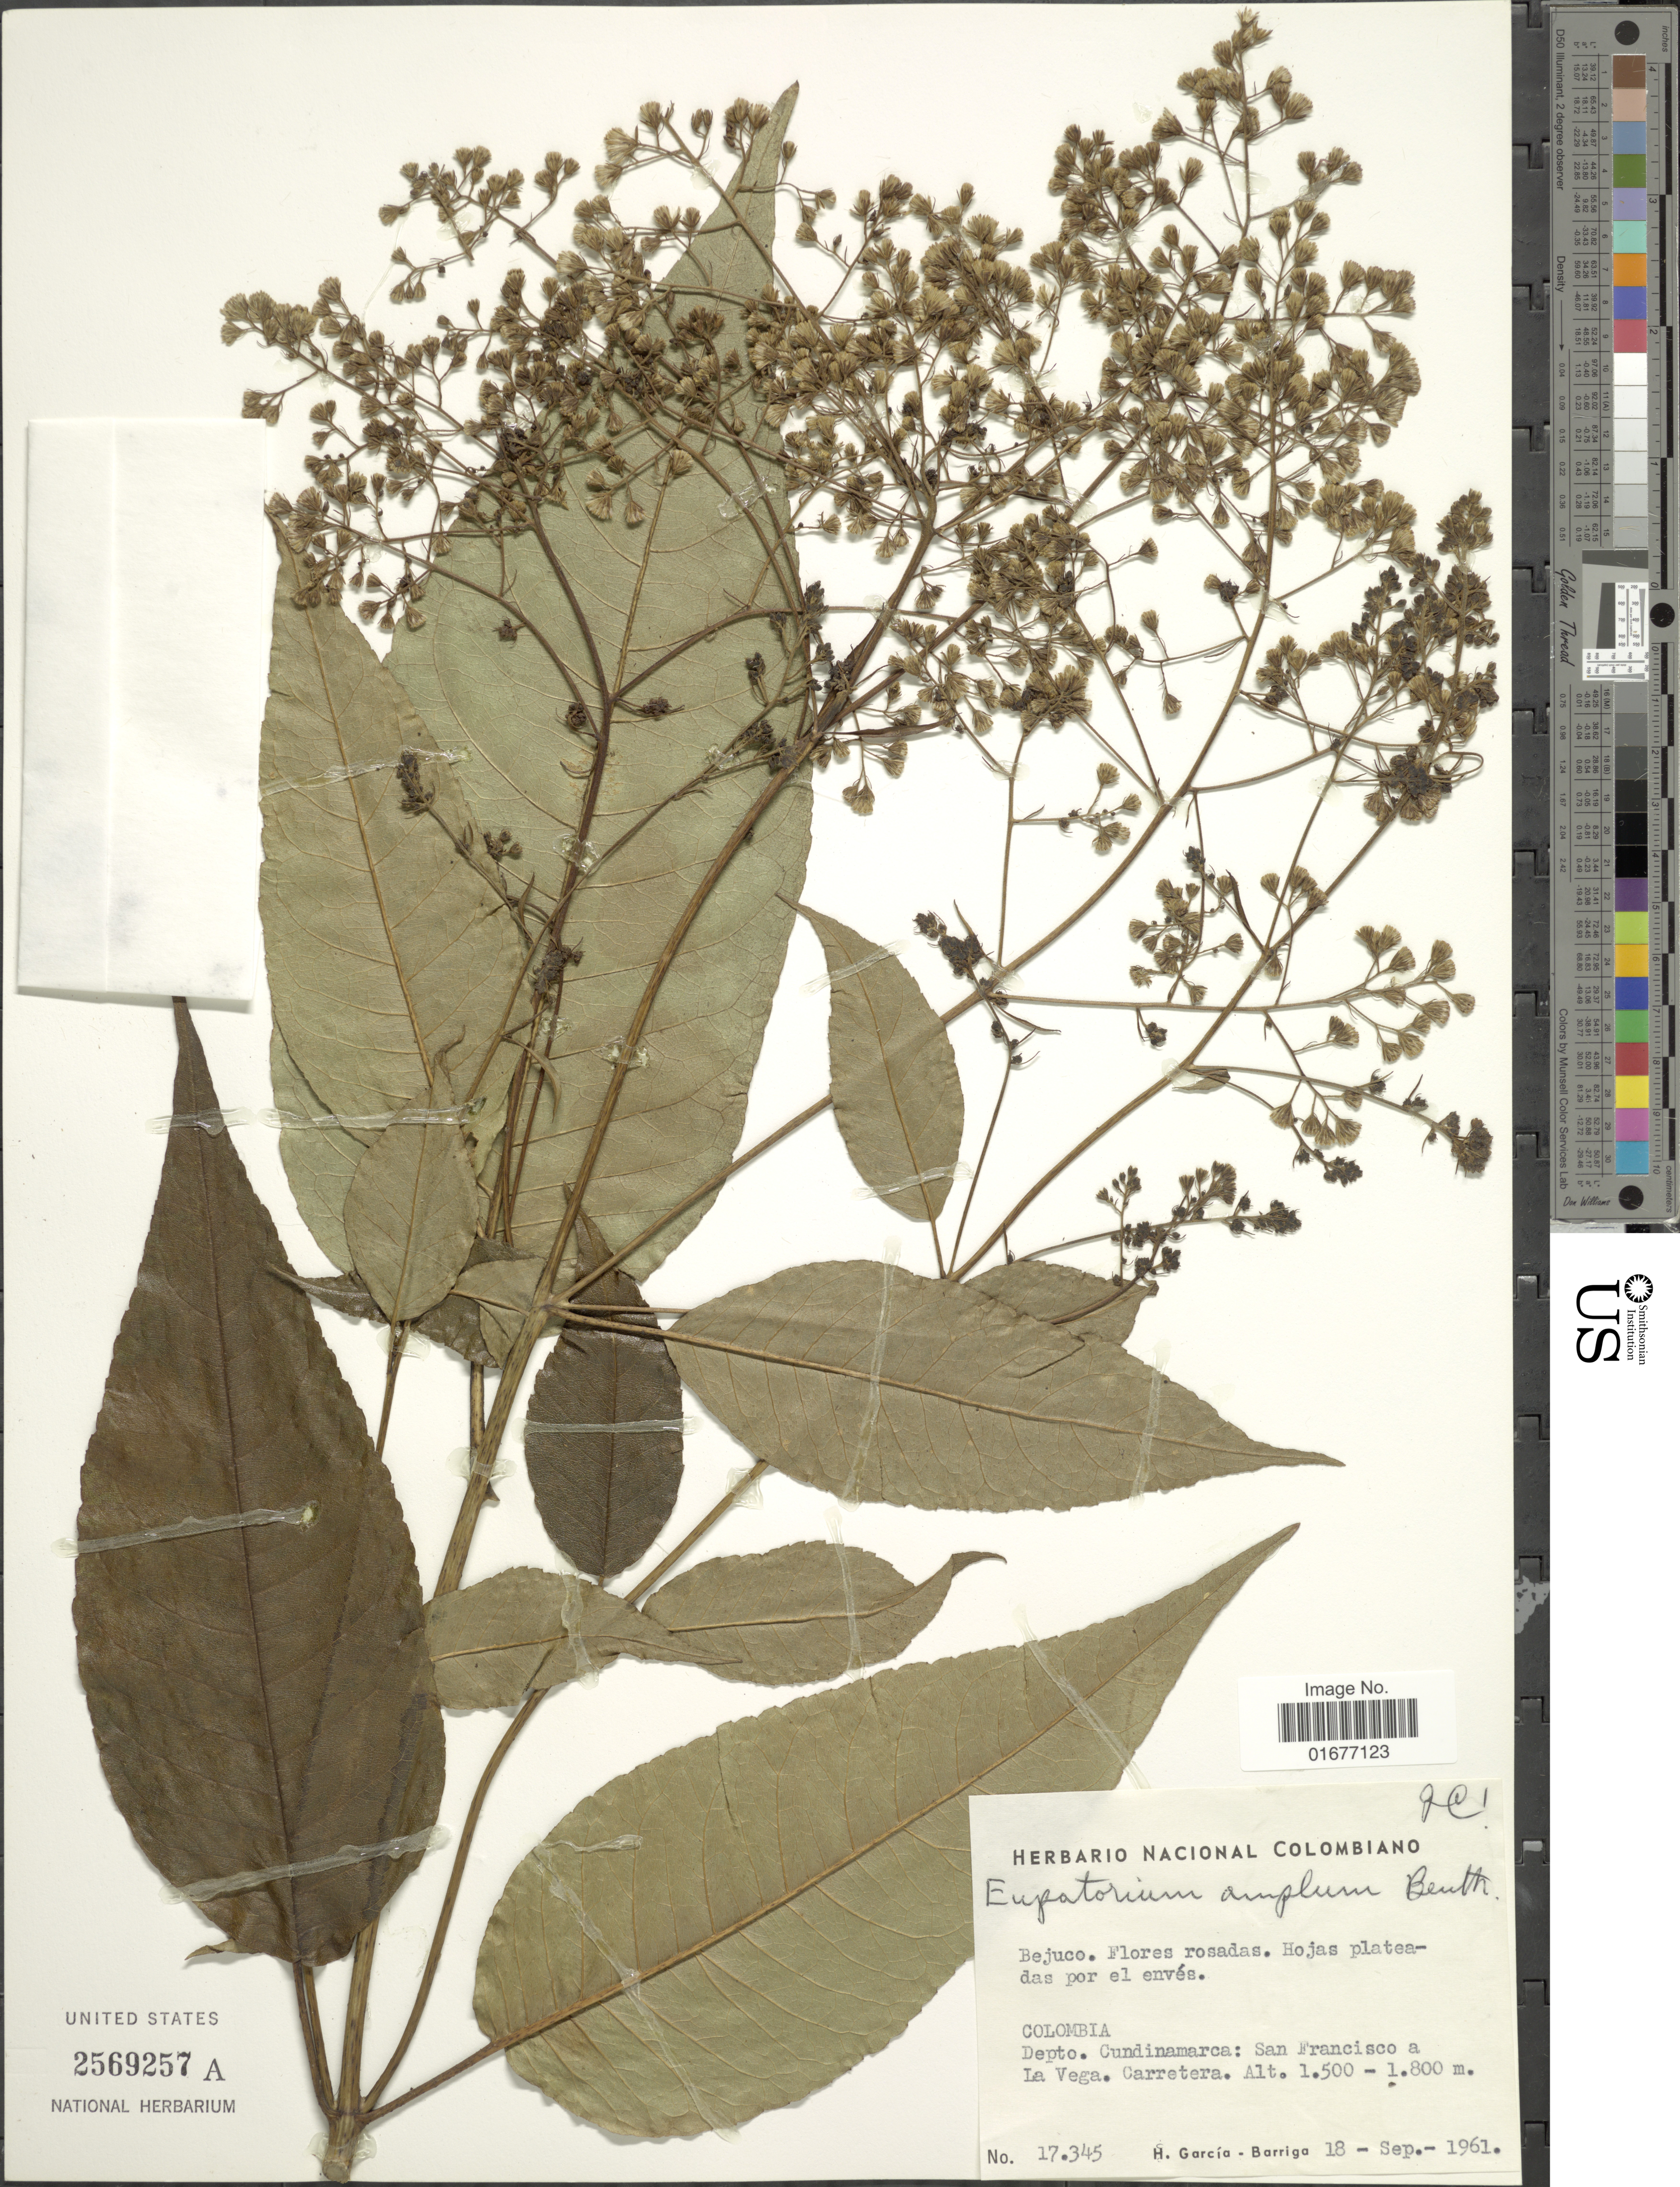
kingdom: Plantae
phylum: Tracheophyta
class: Magnoliopsida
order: Asterales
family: Asteraceae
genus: Ageratina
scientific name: Ageratina ampla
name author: (Benth.) R.M. King & H. Rob.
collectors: H. García Barriga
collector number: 17345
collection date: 1961-09-18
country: Colombia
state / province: Cundinamarca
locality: San Francisco a La Vega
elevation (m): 1500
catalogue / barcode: US 2569257A